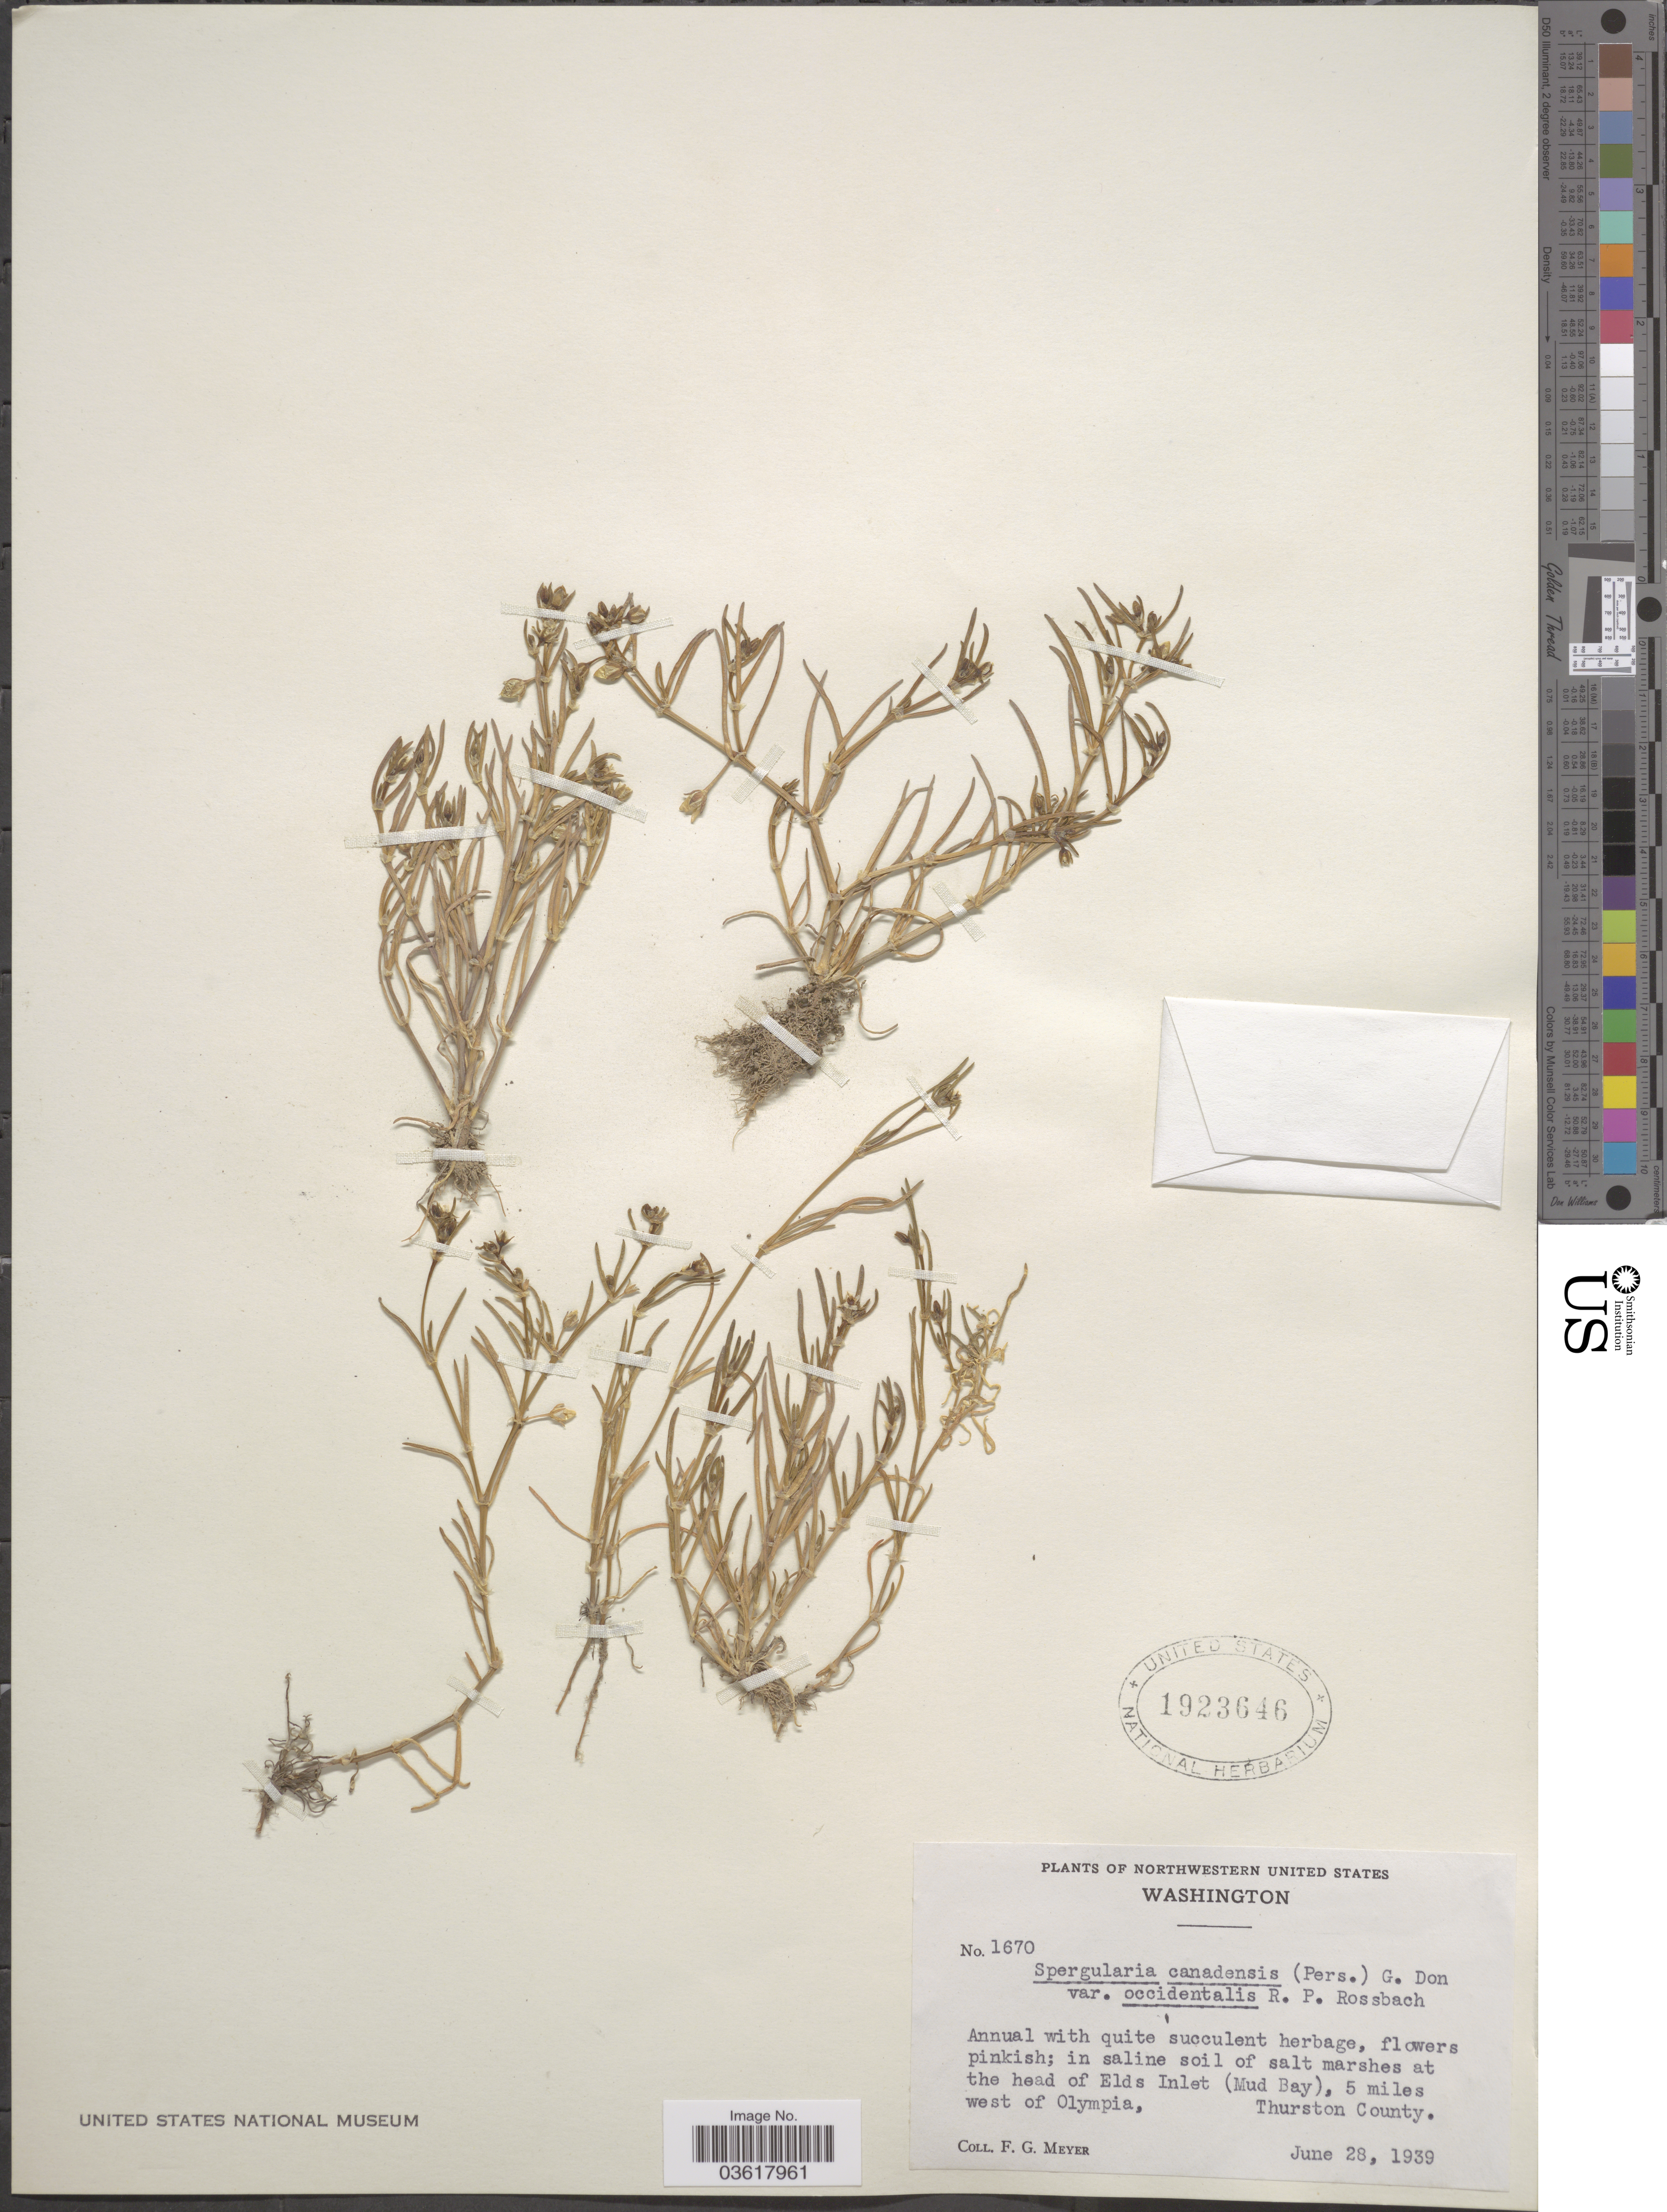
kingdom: Plantae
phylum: Tracheophyta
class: Magnoliopsida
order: Caryophyllales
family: Caryophyllaceae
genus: Spergularia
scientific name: Spergularia canadensis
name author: (Pers.) G. Don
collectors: F. G. Meyer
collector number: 1670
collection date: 1939-06-28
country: United States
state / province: Washington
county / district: Thurston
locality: Northwestern United States. The head of Elds Inlet (Mud Bay), 5 miles west of Olympia, Thurston County.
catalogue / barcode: US 1923646